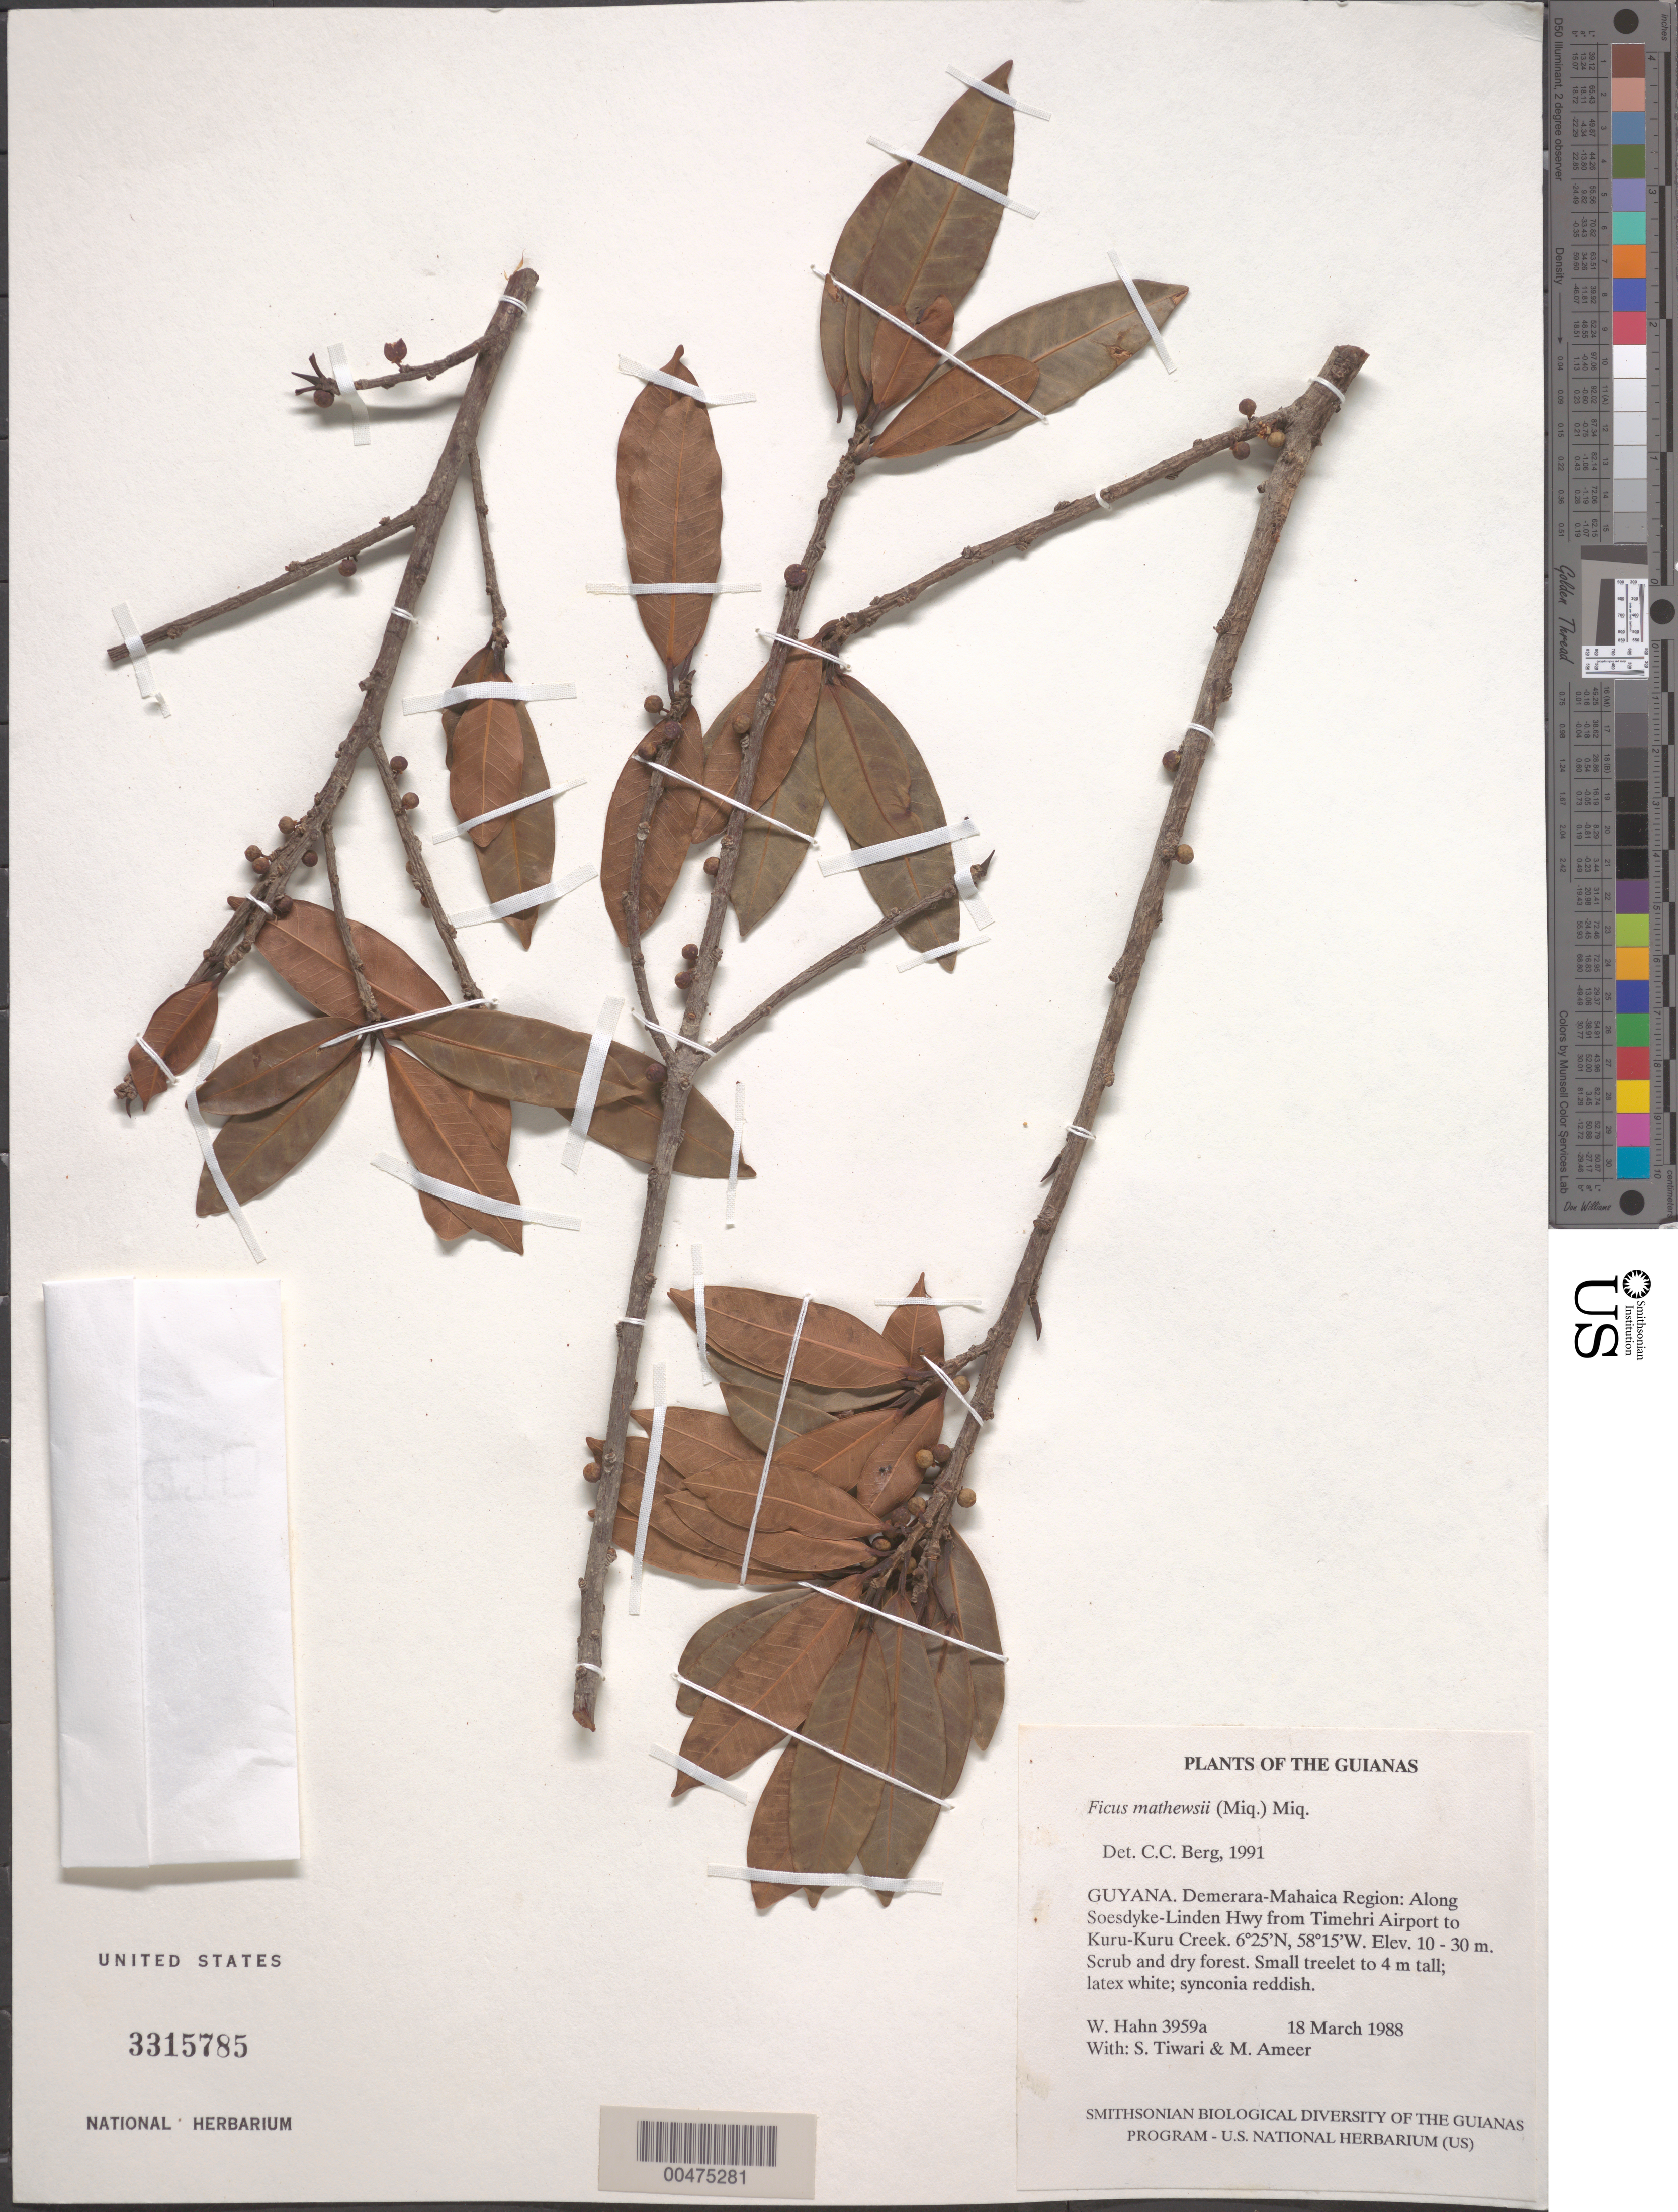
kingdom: Plantae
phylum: Tracheophyta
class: Magnoliopsida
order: Rosales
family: Moraceae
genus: Ficus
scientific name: Ficus mathewsii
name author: (Miq.) Miq.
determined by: Berg, C. C.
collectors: W. Hahn, S. Tiwari & M. Ameer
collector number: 3959 a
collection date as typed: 18 March 1988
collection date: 1988-03-18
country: Guyana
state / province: Demerara-Mahaica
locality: Along Soesdyke-Linden Hwy from Timehri Airport to Kuru-Kuru Creek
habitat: Scrub and dry forest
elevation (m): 10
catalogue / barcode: US 3315785